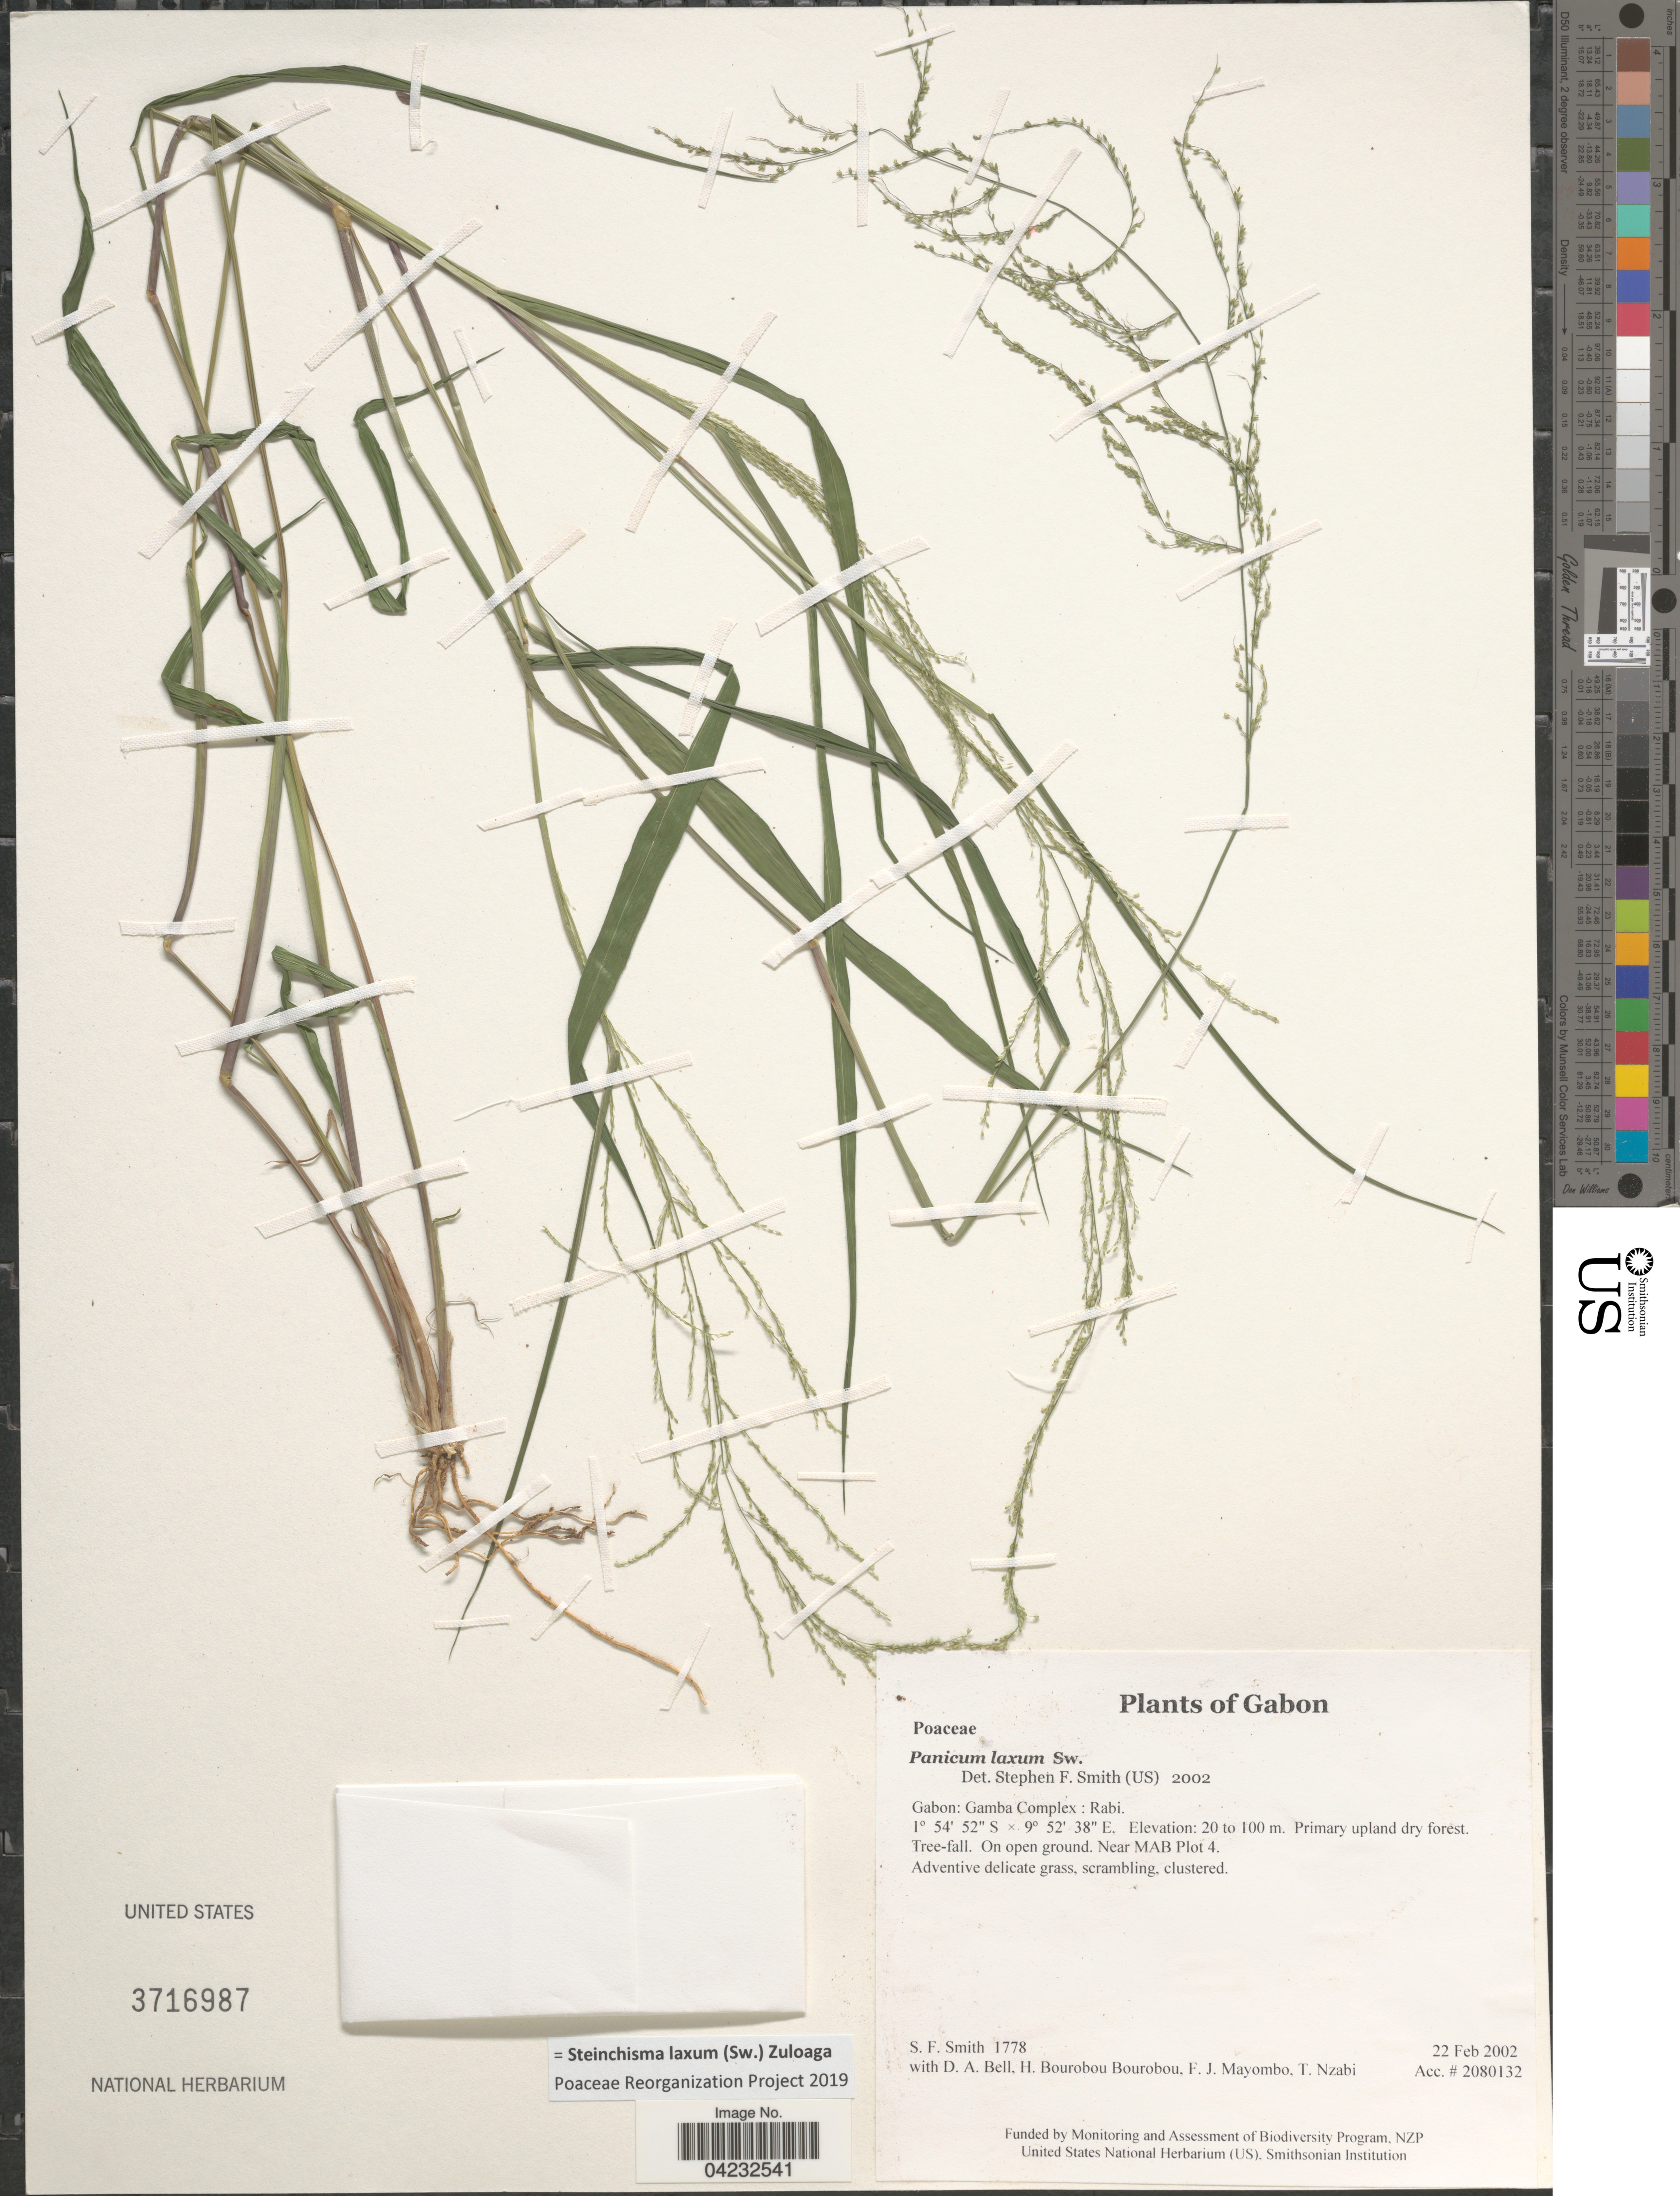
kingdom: Plantae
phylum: Tracheophyta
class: Liliopsida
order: Poales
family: Poaceae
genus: Steinchisma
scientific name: Steinchisma laxum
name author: (Sw.) Zuloaga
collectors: S.F. Smith, D. A. Bell, H. Bourobou Bourobou & F. J. Mayombo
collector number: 1778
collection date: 2002-02-22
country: Gabon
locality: Gamba Complex: Rabi. Primary upland dry forest. On open ground. Near MAB Plot 4.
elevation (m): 20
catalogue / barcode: US 3716987